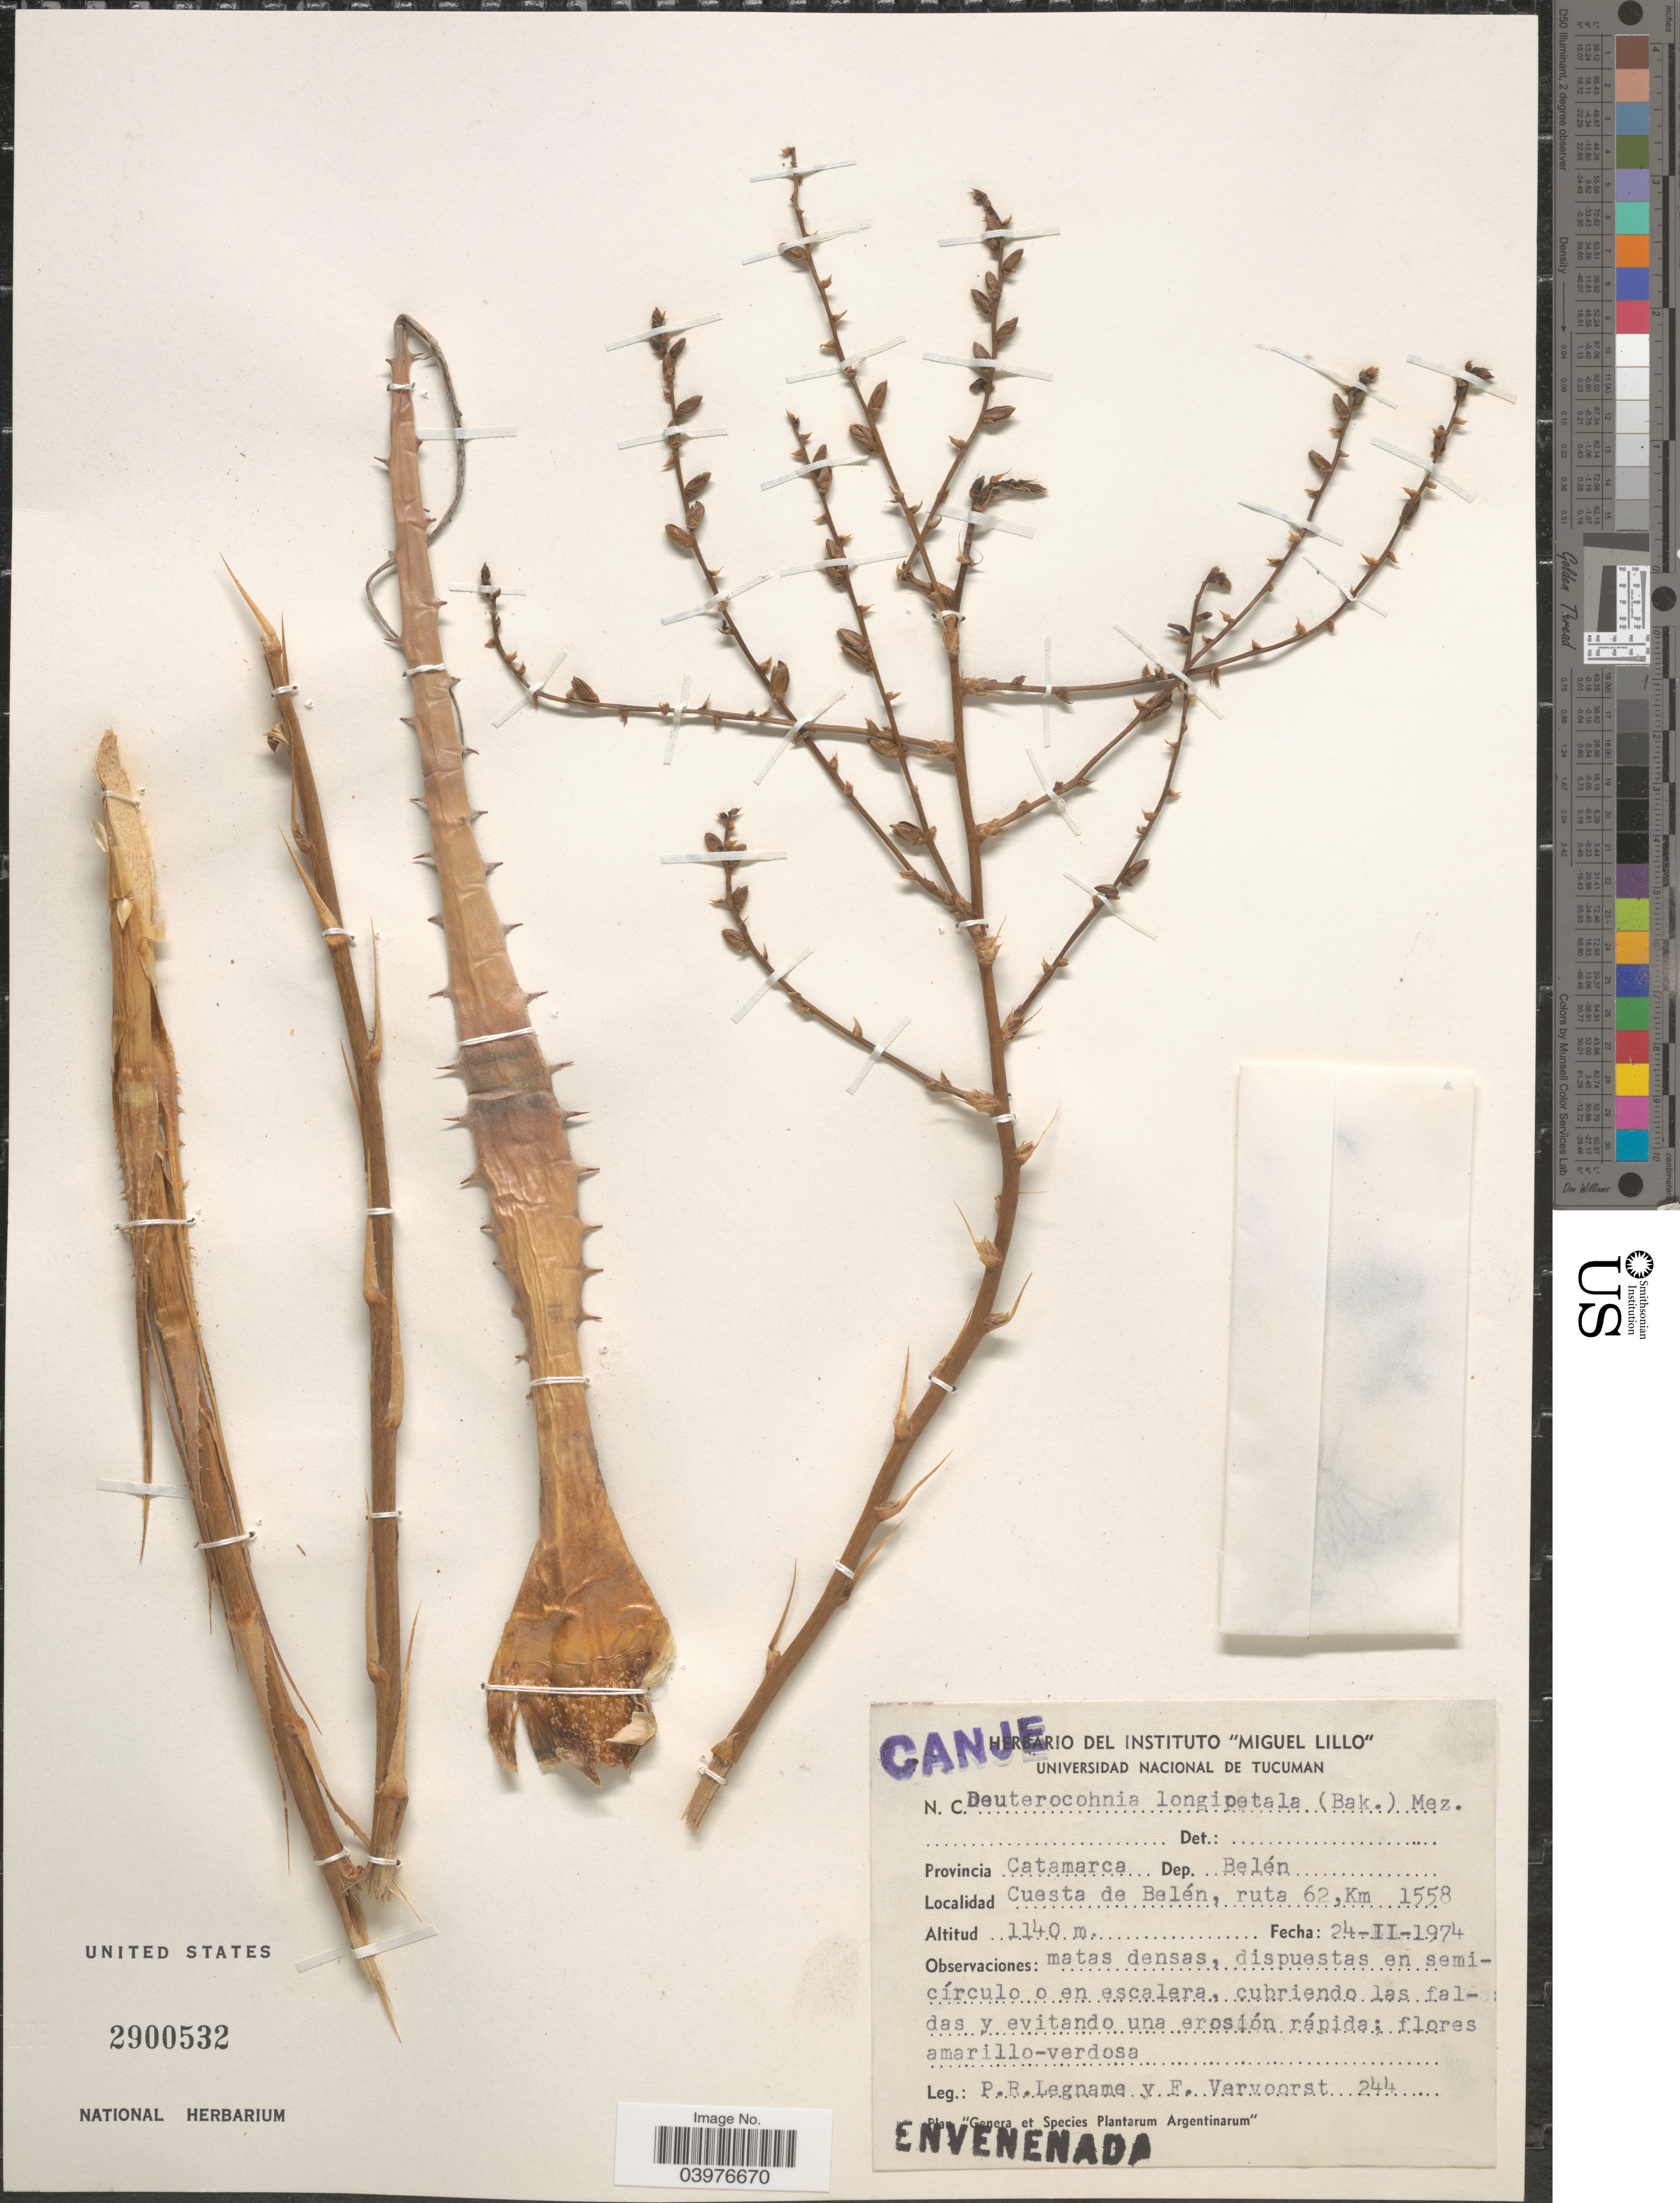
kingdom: Plantae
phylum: Tracheophyta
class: Liliopsida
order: Poales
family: Bromeliaceae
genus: Deuterocohnia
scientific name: Deuterocohnia longipetala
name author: (Baker) Mez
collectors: P. R. Legname & F. Vervoorst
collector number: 244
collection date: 1974-02-24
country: Argentina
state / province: Catamarca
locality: Dep. Belén. Cuesta de Belén, ruta 62, Km 1558.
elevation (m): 1140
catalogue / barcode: US 2900532